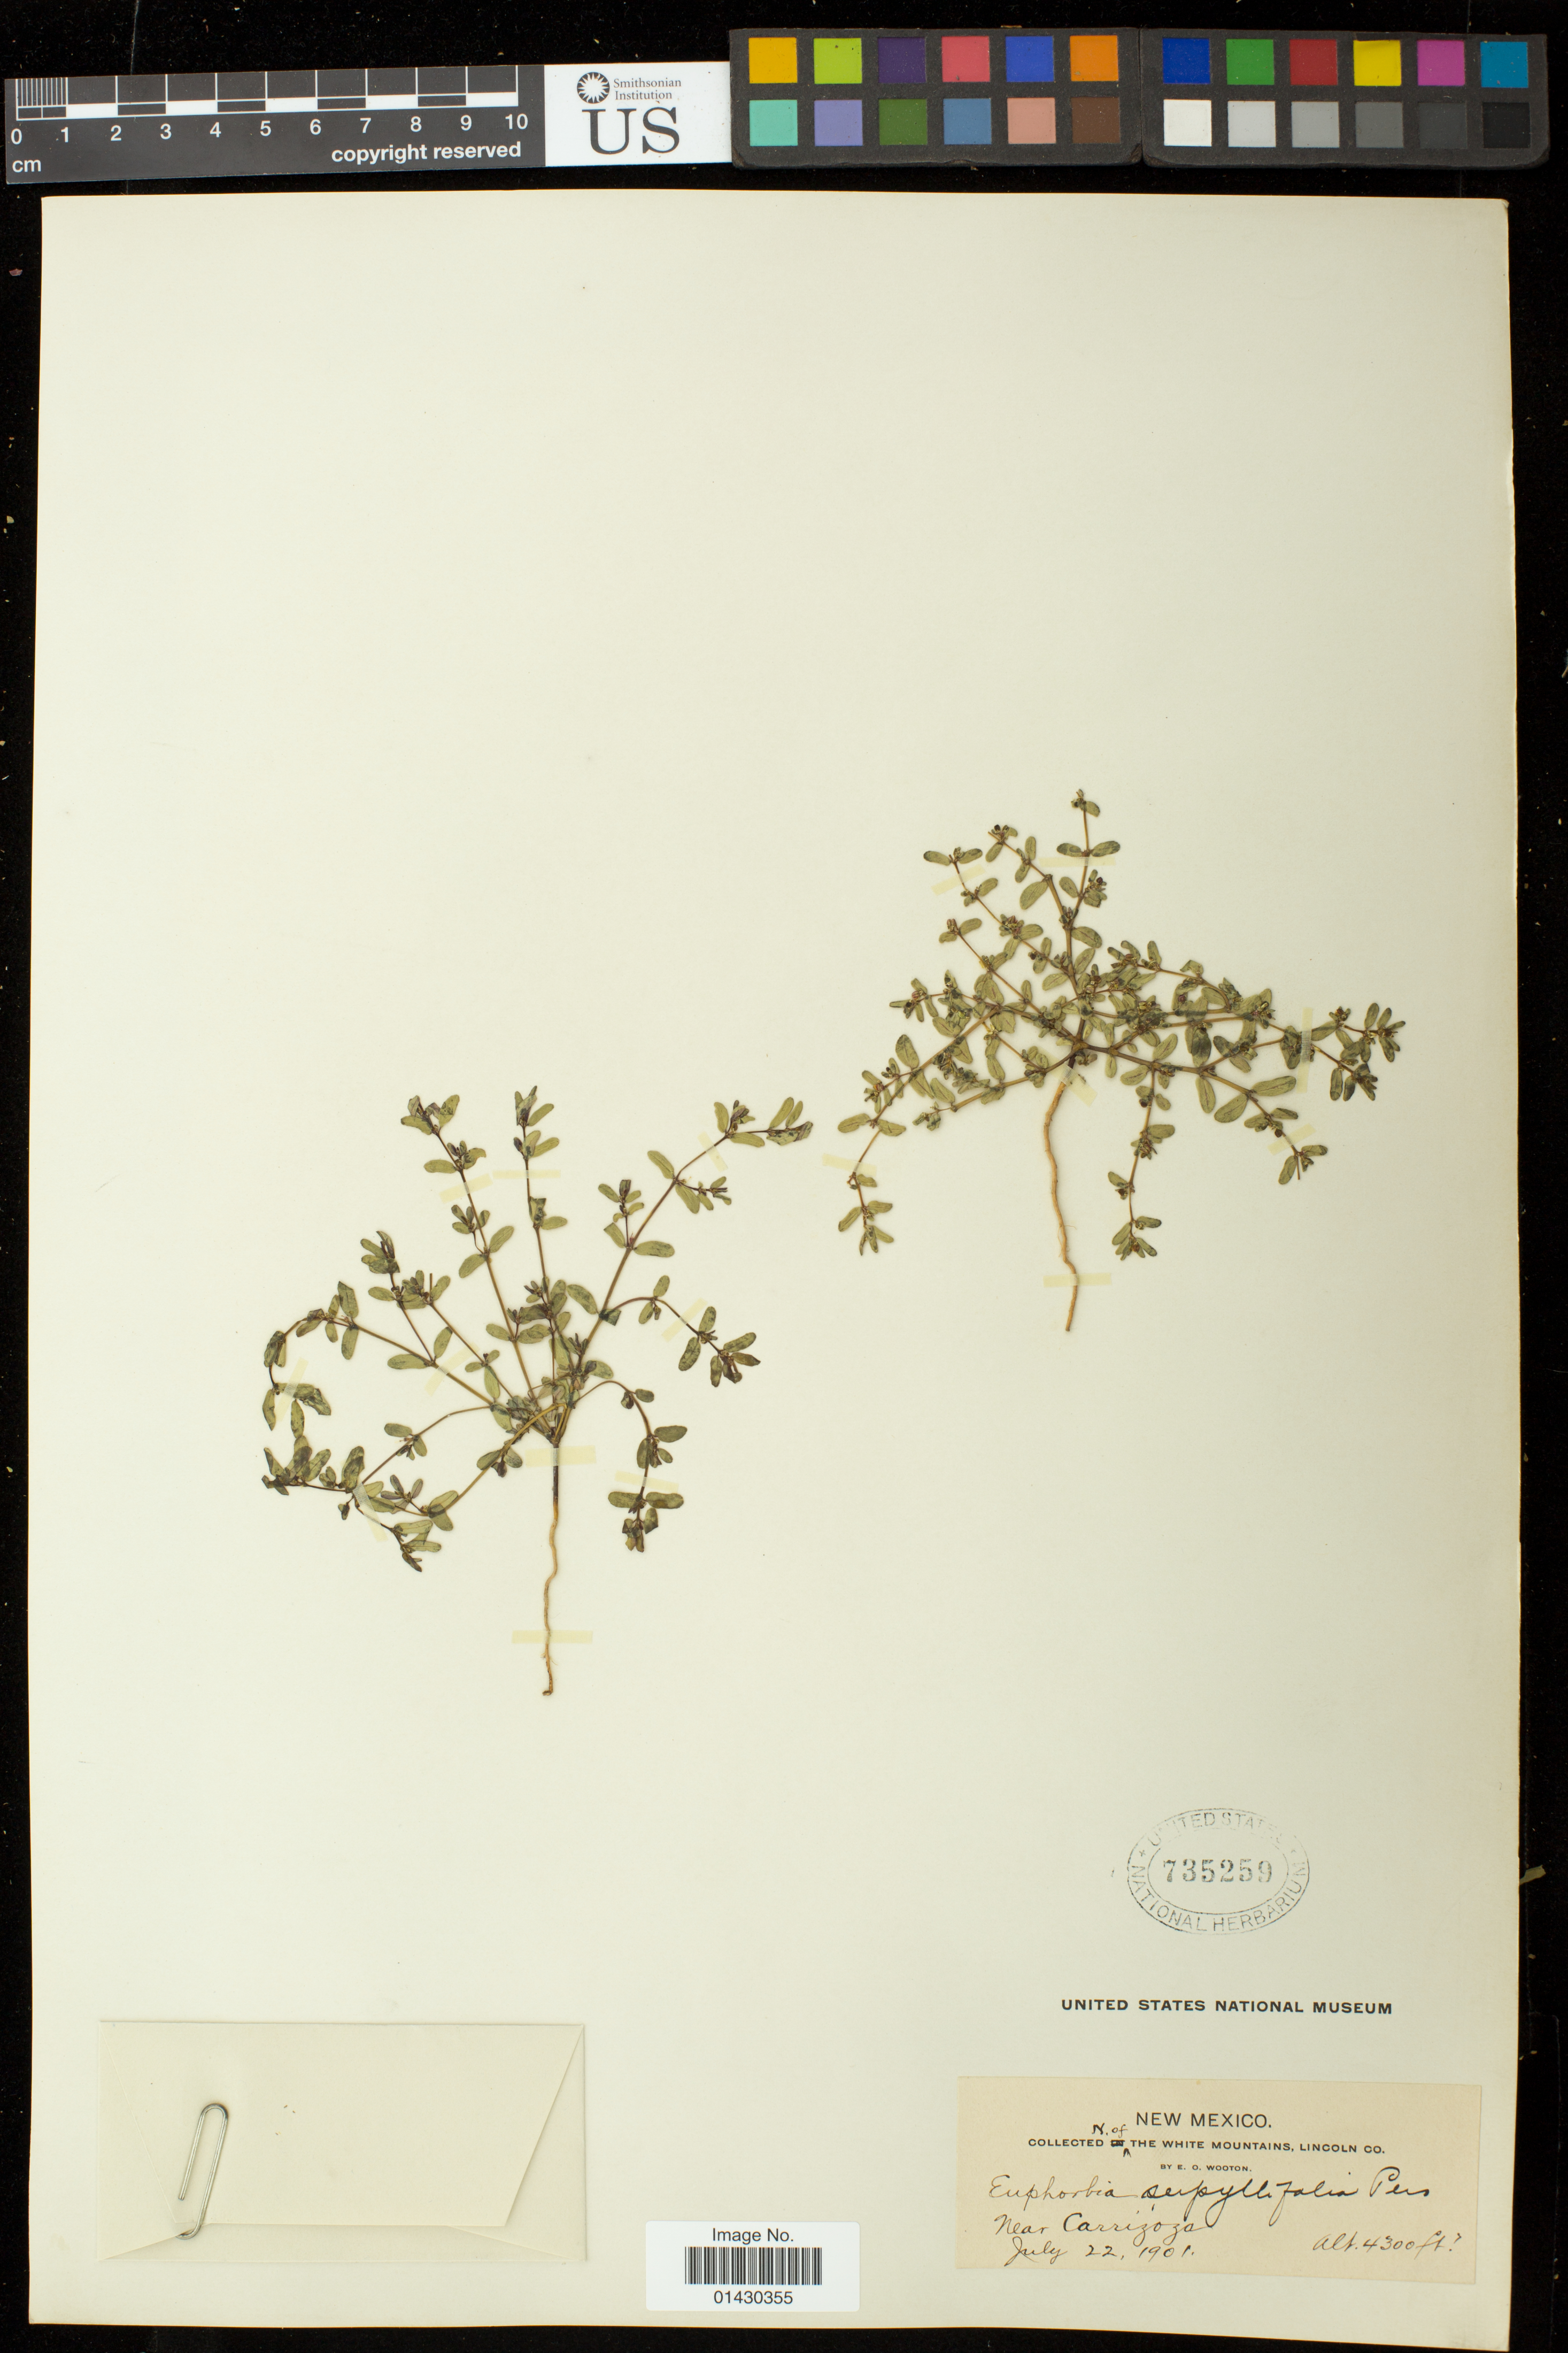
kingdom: Plantae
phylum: Tracheophyta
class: Magnoliopsida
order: Malpighiales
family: Euphorbiaceae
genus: Euphorbia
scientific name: Euphorbia serpillifolia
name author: Pers.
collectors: E. O. Wooton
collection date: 1901-07-22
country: United States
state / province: New Mexico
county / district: Lincoln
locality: N. of the White Mountains; Near Carrizoza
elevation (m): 1311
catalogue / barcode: US 735259